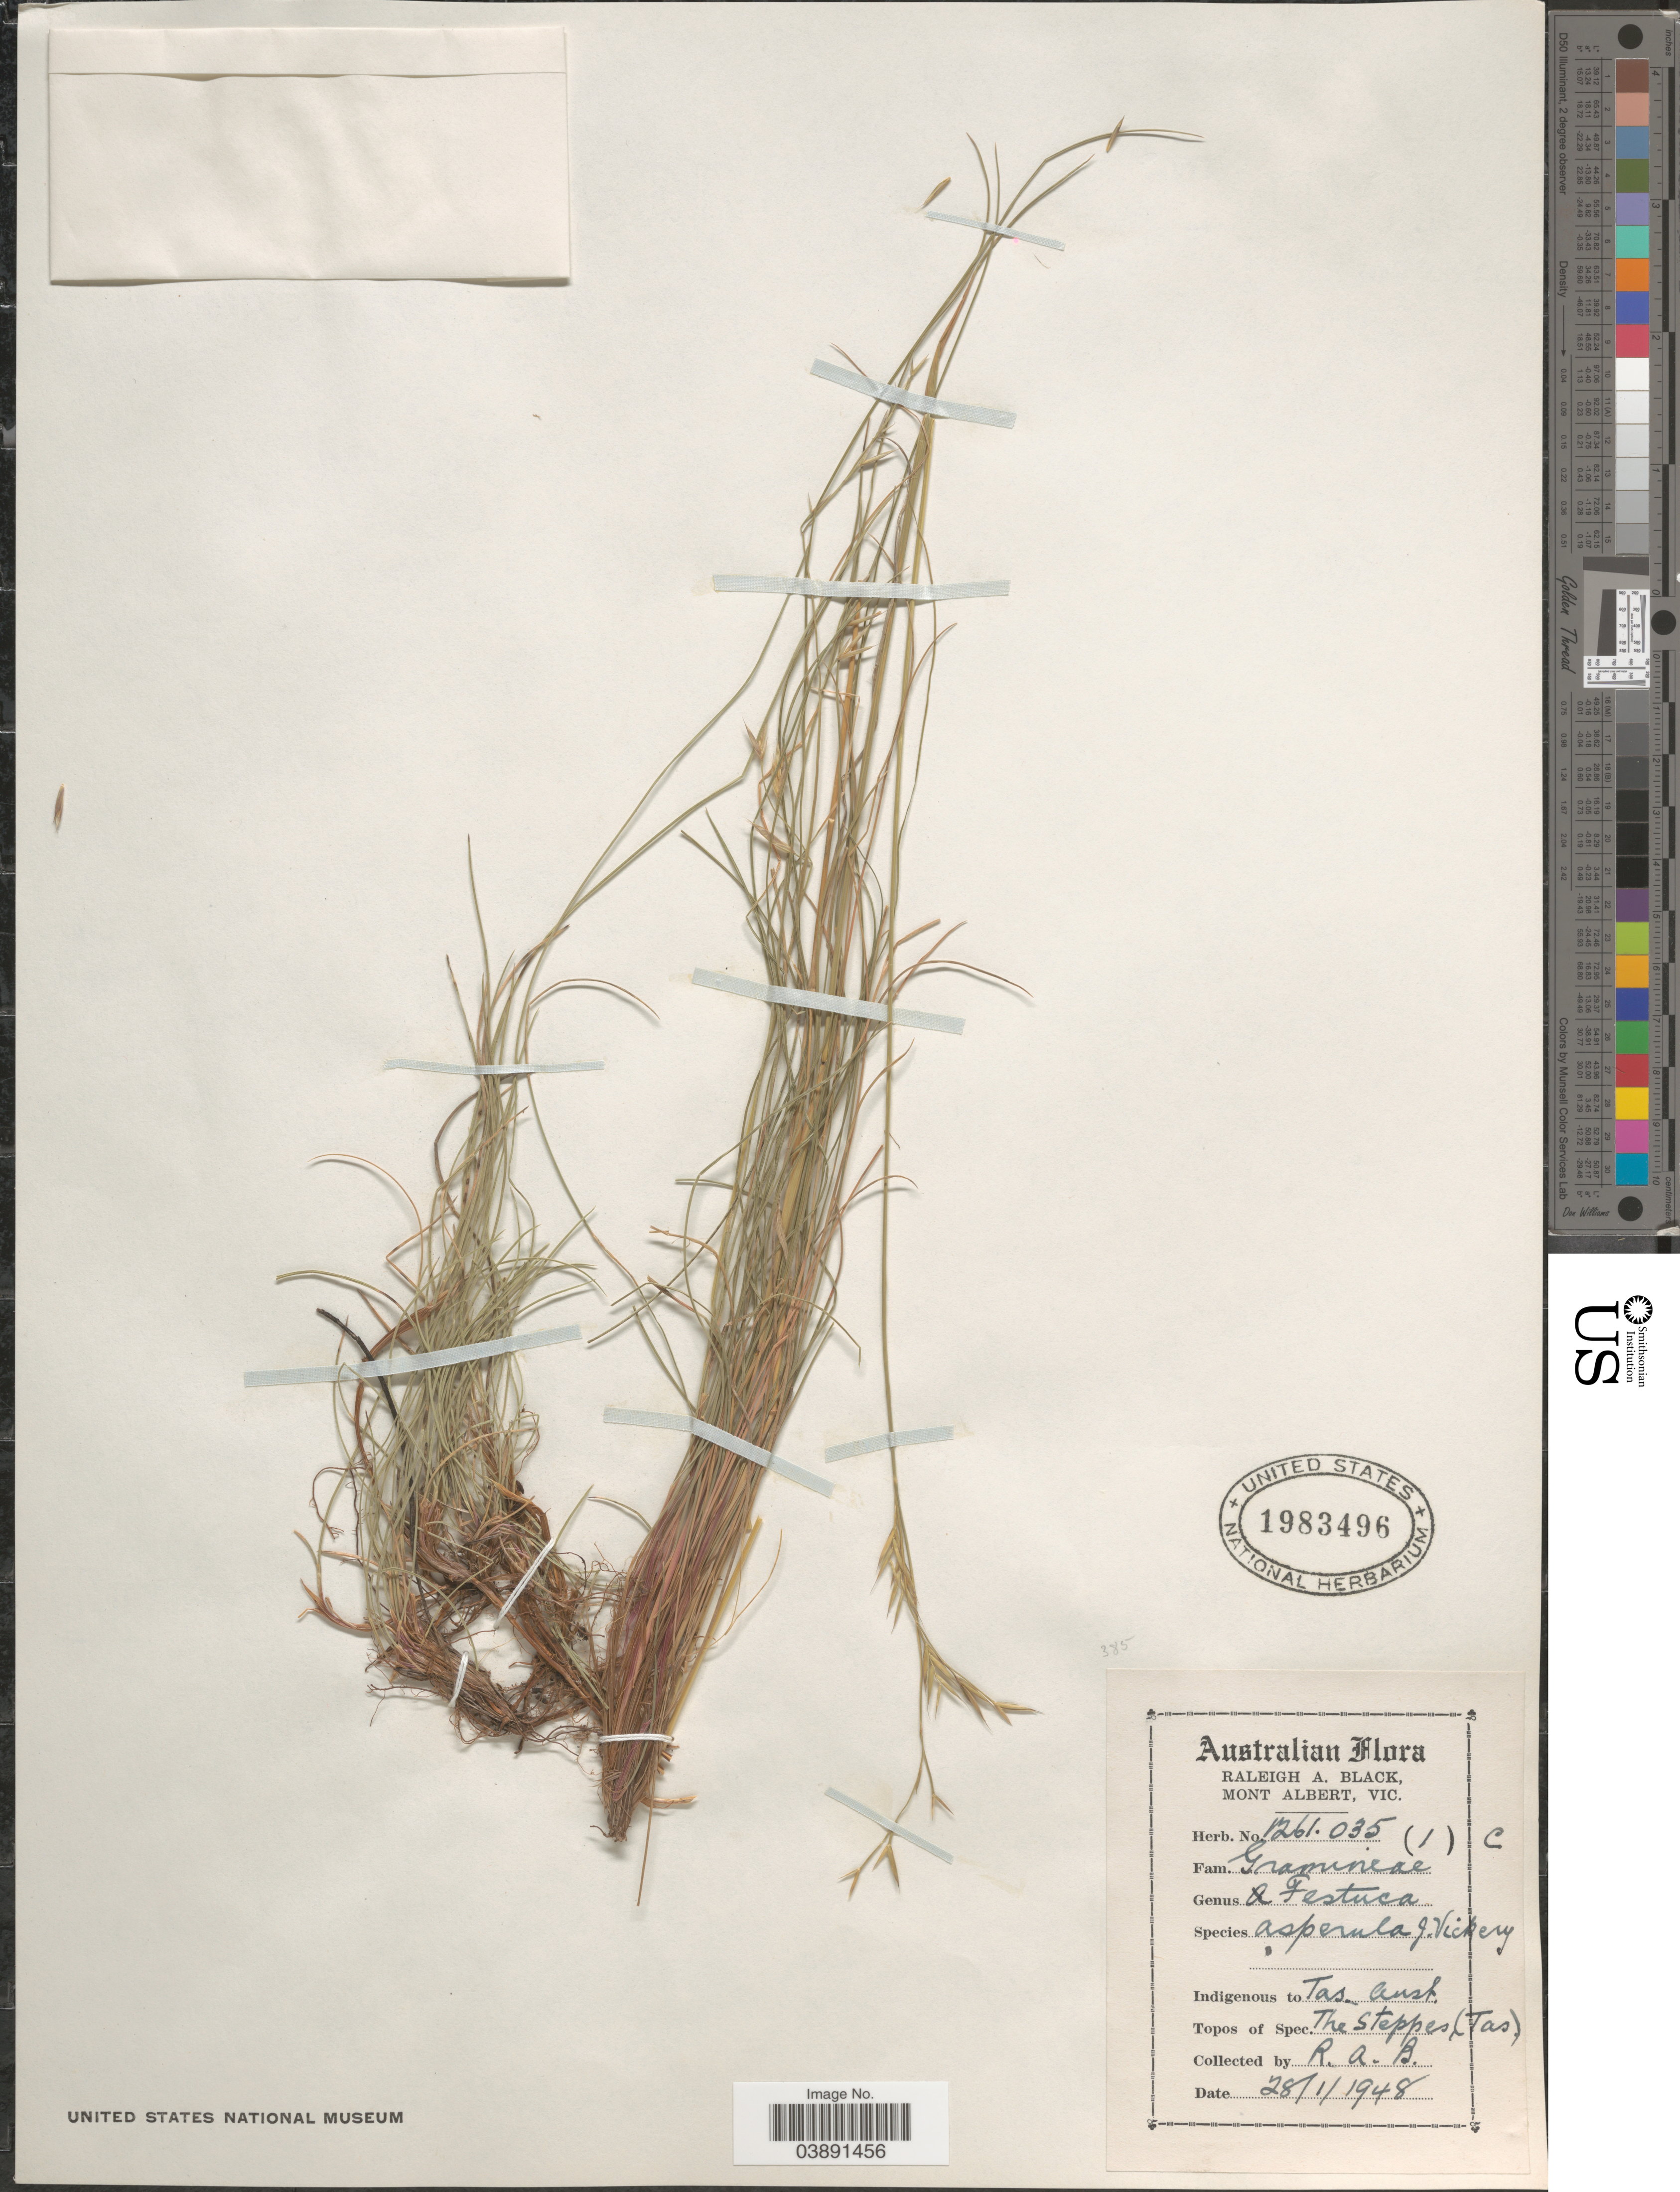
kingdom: Plantae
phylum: Tracheophyta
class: Liliopsida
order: Poales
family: Poaceae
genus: Festuca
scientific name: Festuca asperula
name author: Vickery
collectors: R. A. Black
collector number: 1261035-(1)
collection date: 1948-01-28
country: Australia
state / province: Tasmania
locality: The Steppes.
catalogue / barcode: US 1983496